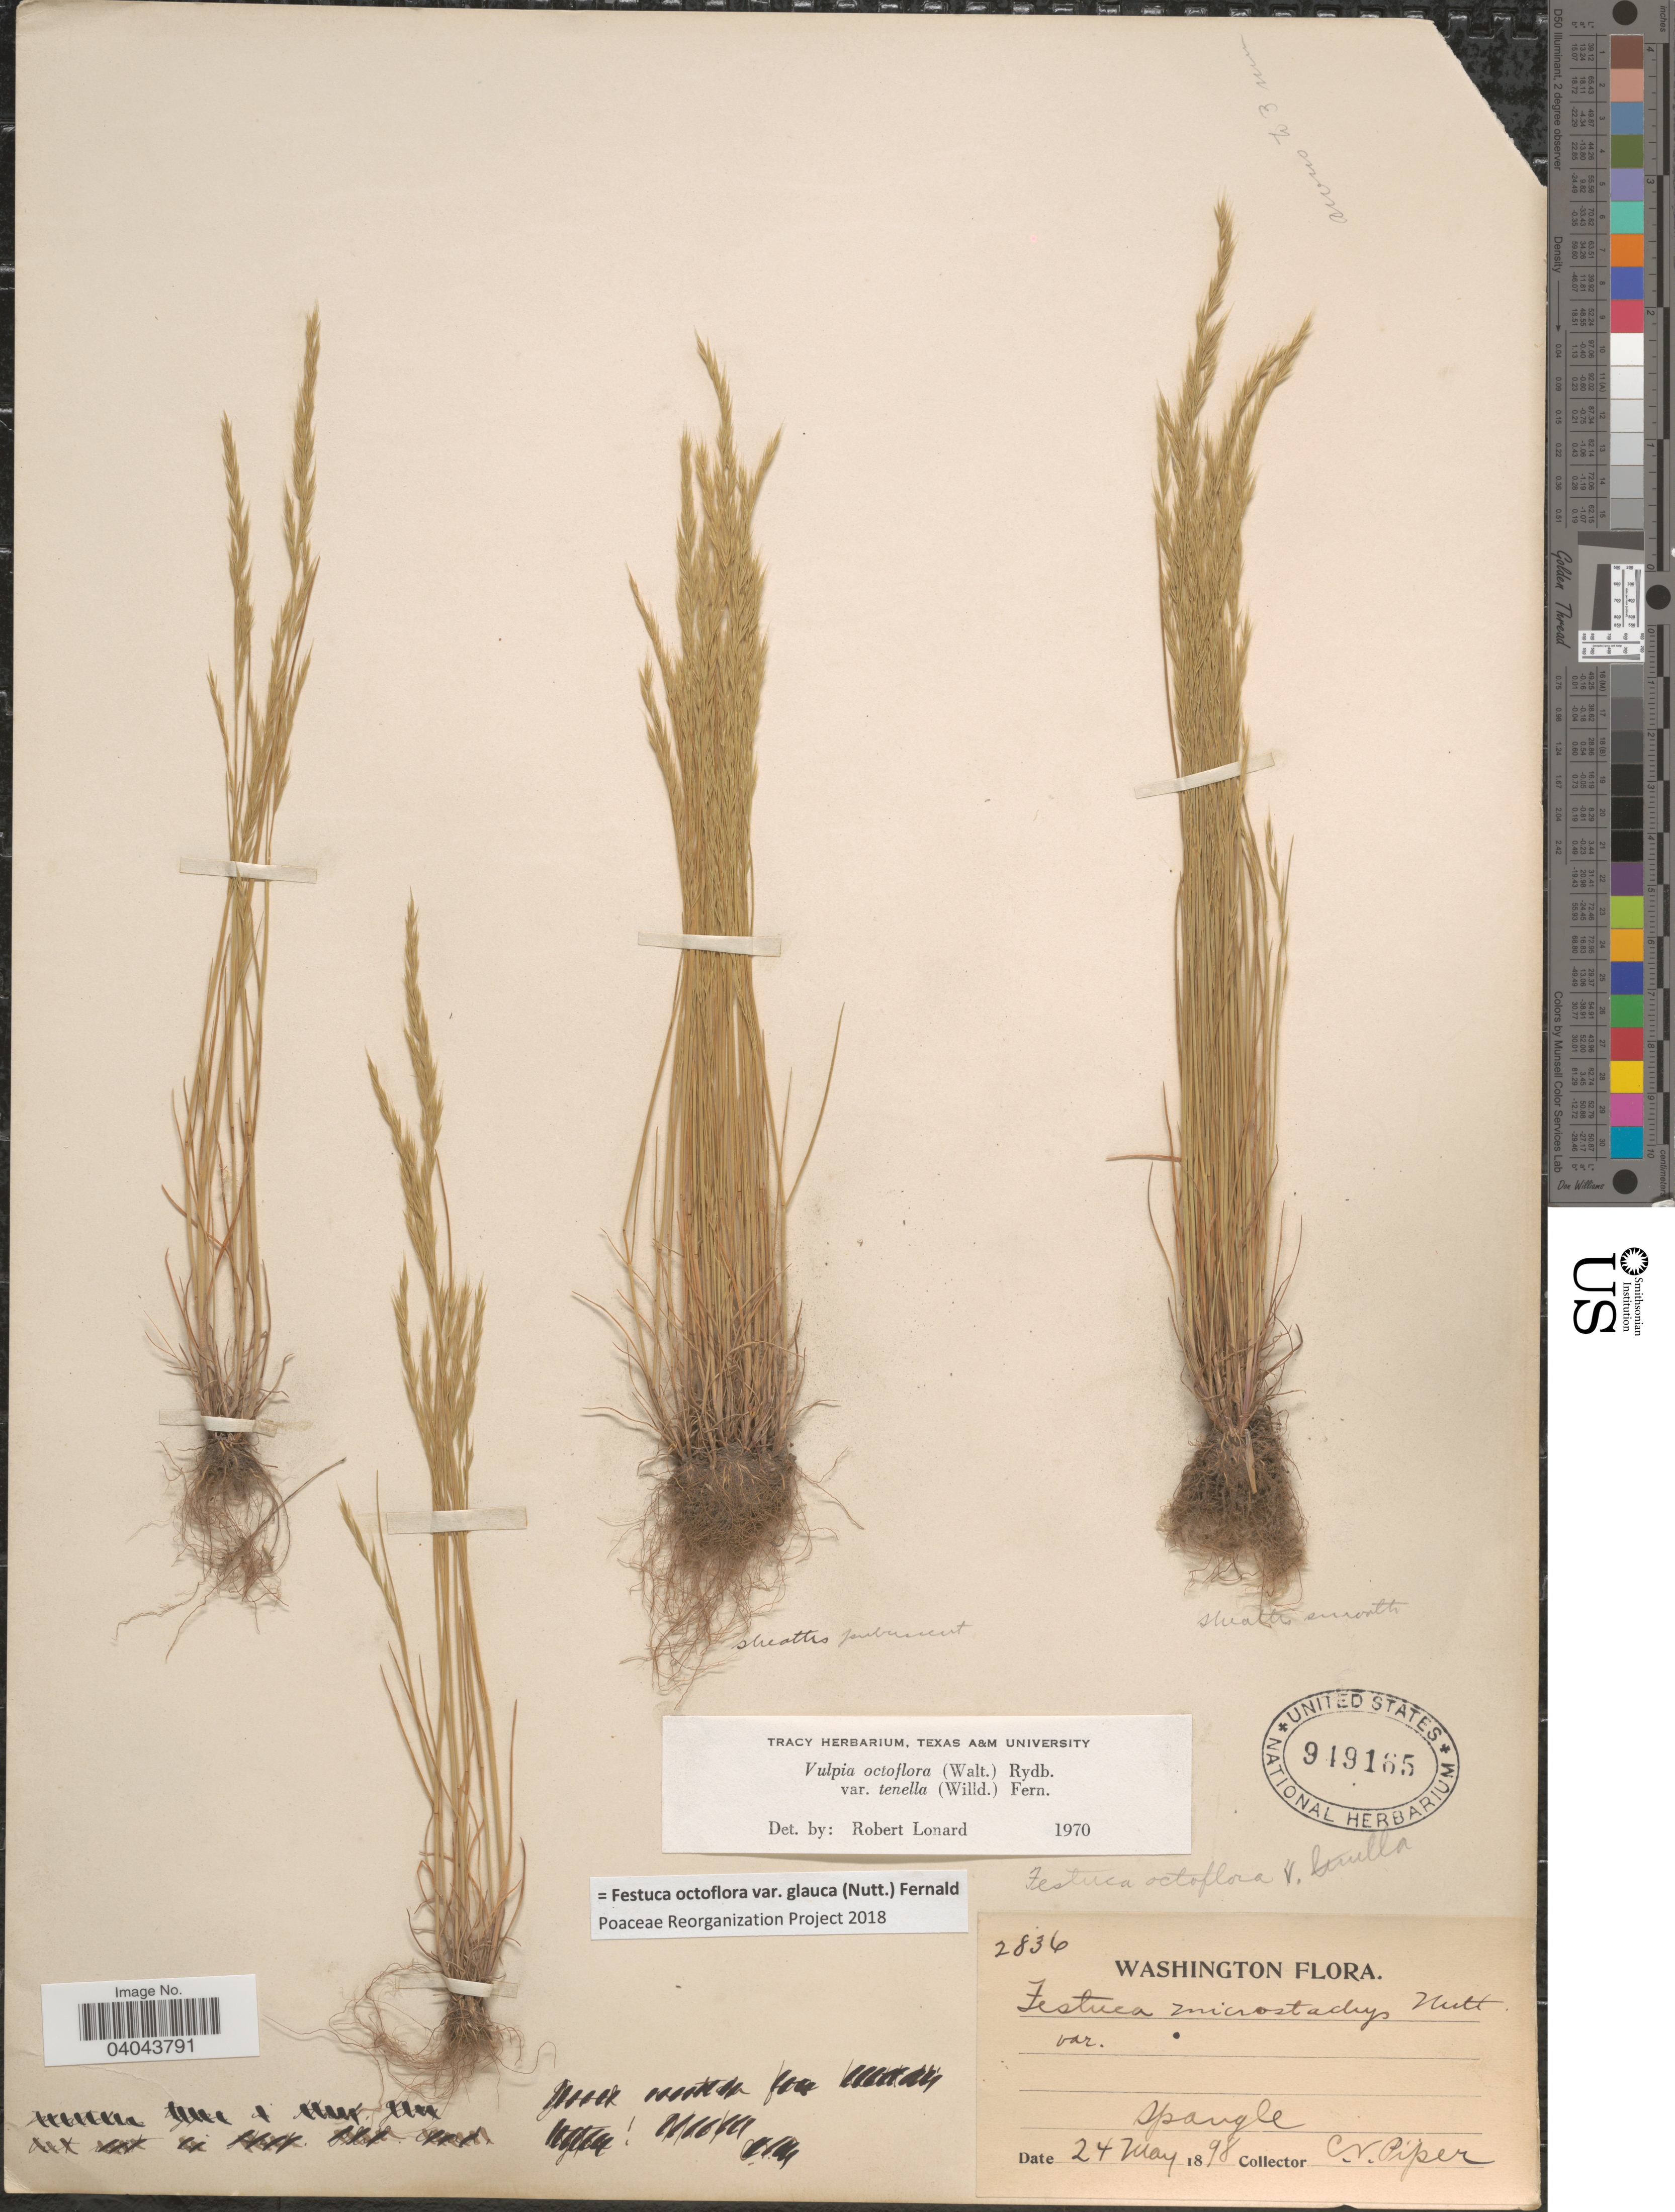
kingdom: Plantae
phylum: Tracheophyta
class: Liliopsida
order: Poales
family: Poaceae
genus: Festuca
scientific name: Festuca octoflora var. glauca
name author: (Nutt.) Fernald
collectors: C. V. Piper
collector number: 2836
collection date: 1898-05-24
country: United States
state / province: Washington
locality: Spangle.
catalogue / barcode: US 949165